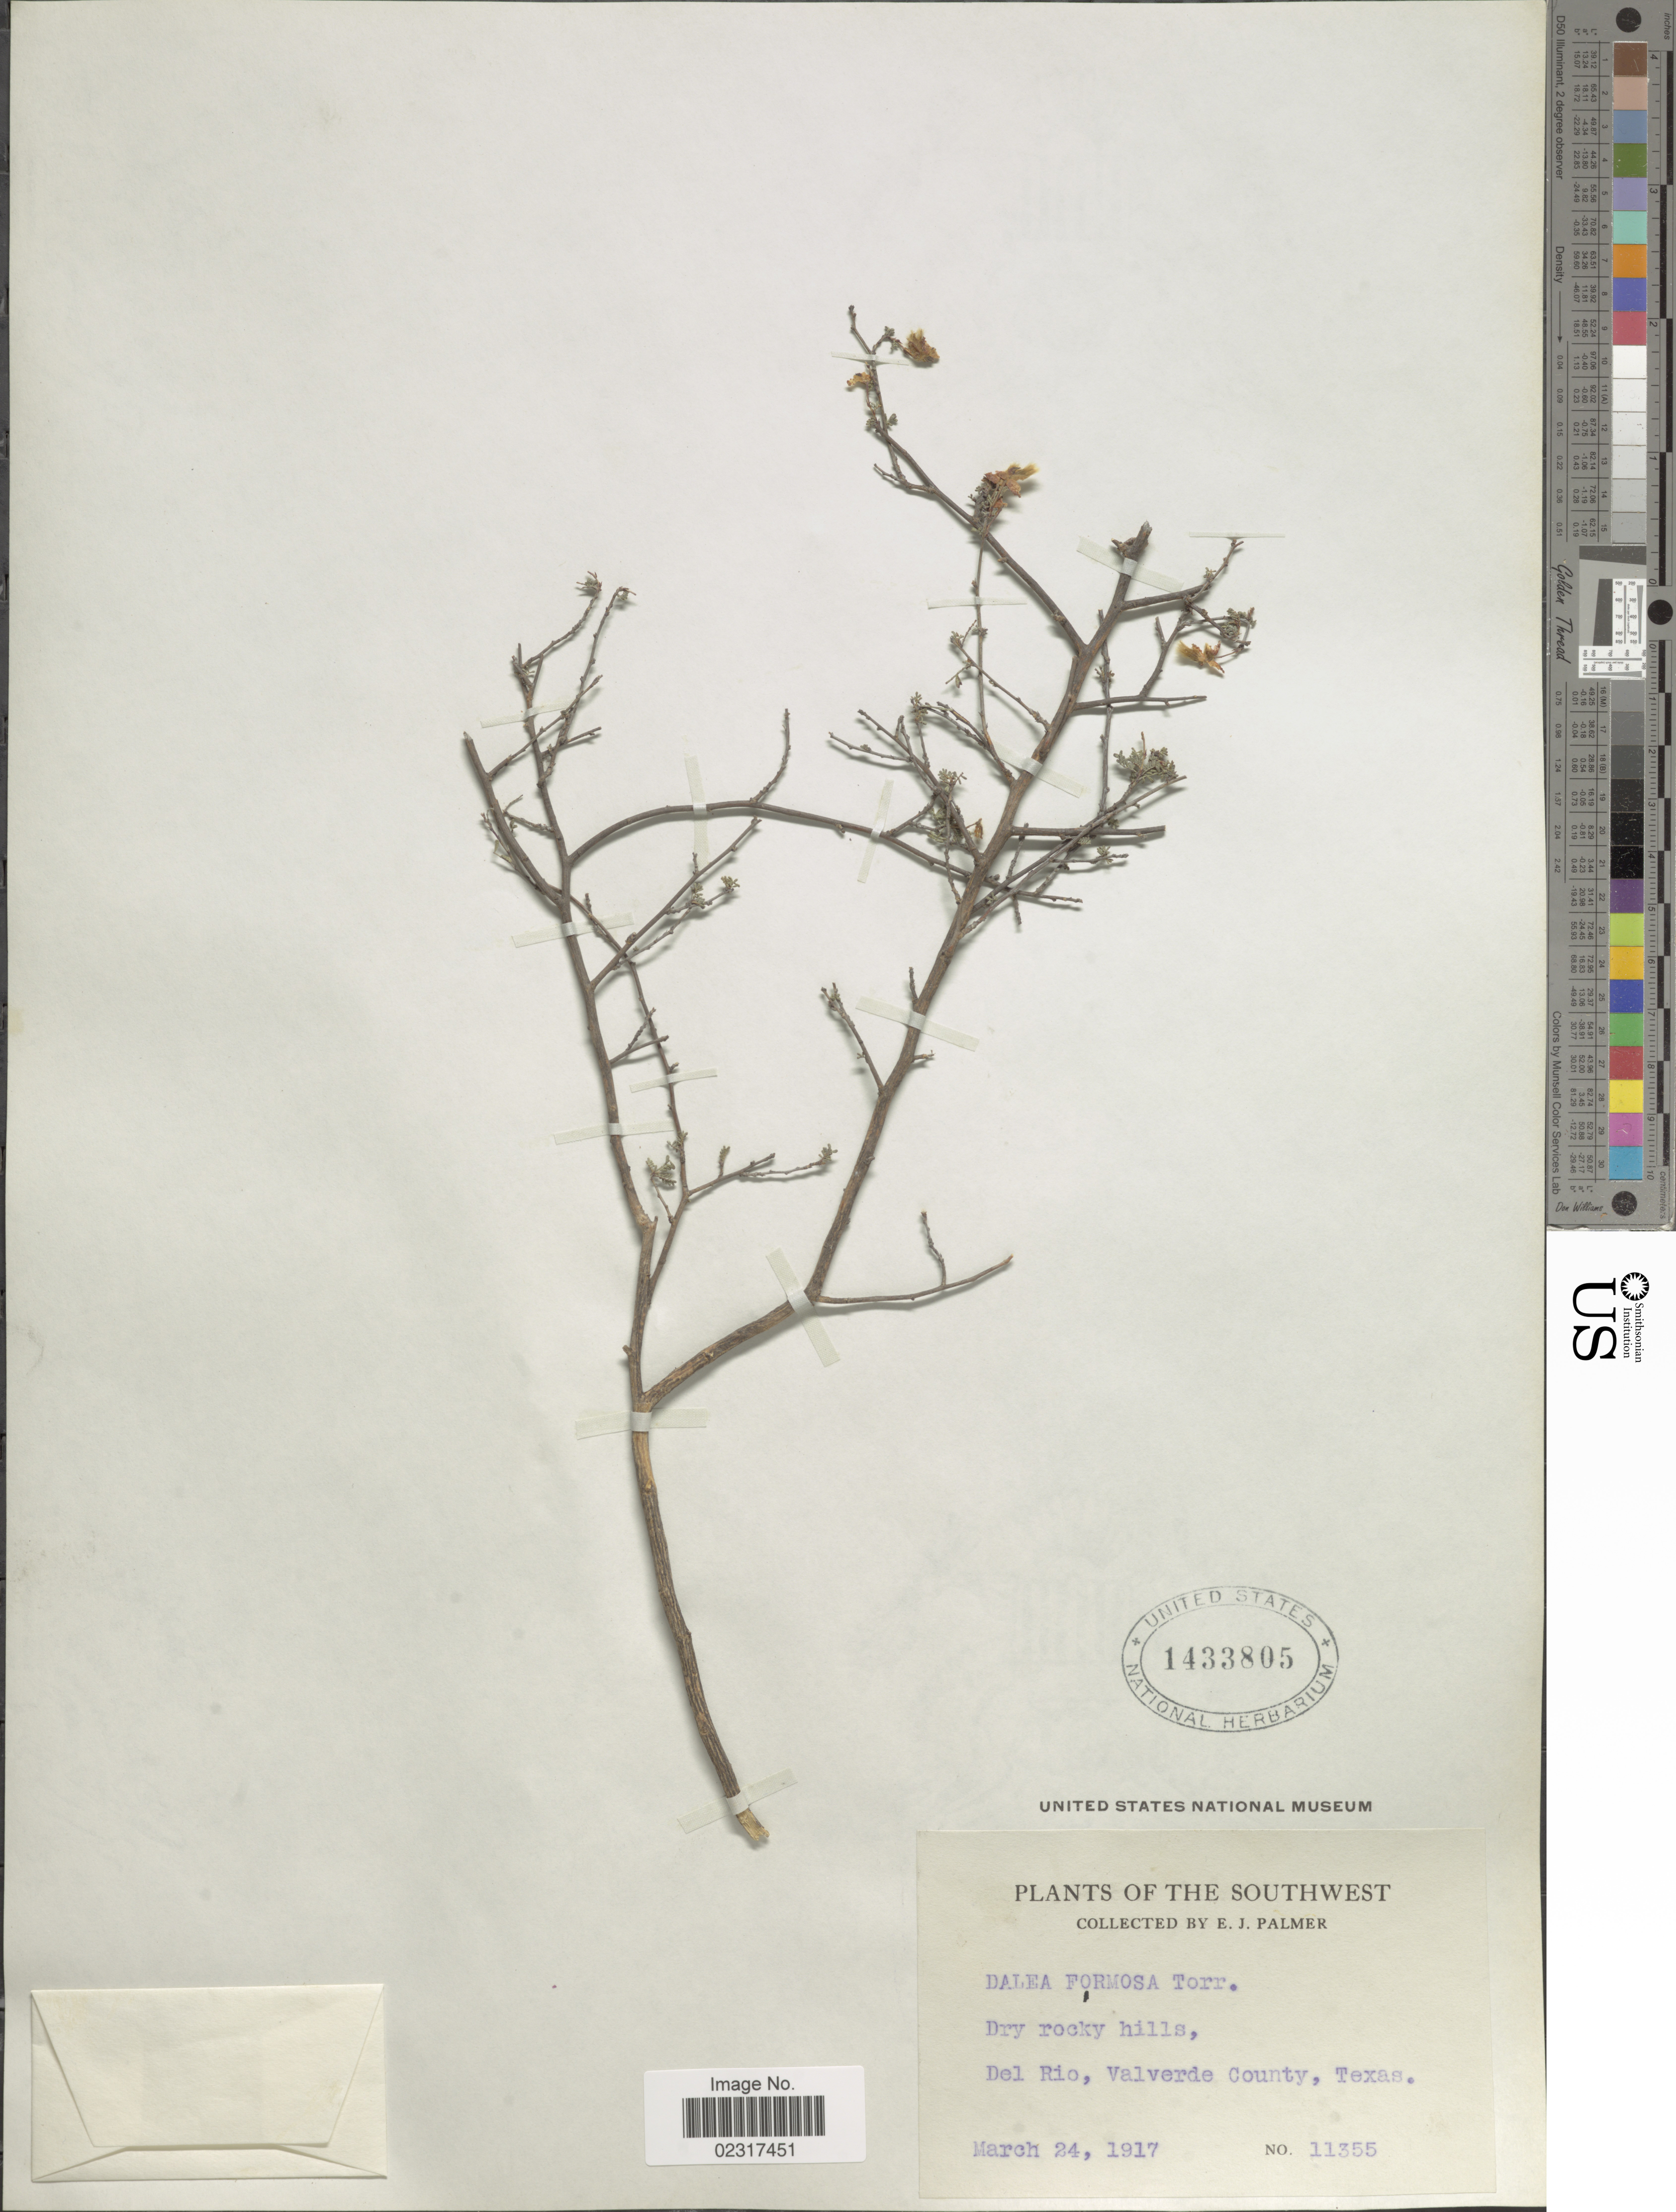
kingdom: Plantae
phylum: Tracheophyta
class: Magnoliopsida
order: Fabales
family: Fabaceae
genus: Dalea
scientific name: Dalea formosa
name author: Torr.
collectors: E. J. Palmer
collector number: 11355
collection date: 1917-03-24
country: United States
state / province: Texas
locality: Southwest, dry rocky hills, Del Rio, Valverde County.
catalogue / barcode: US 1433805